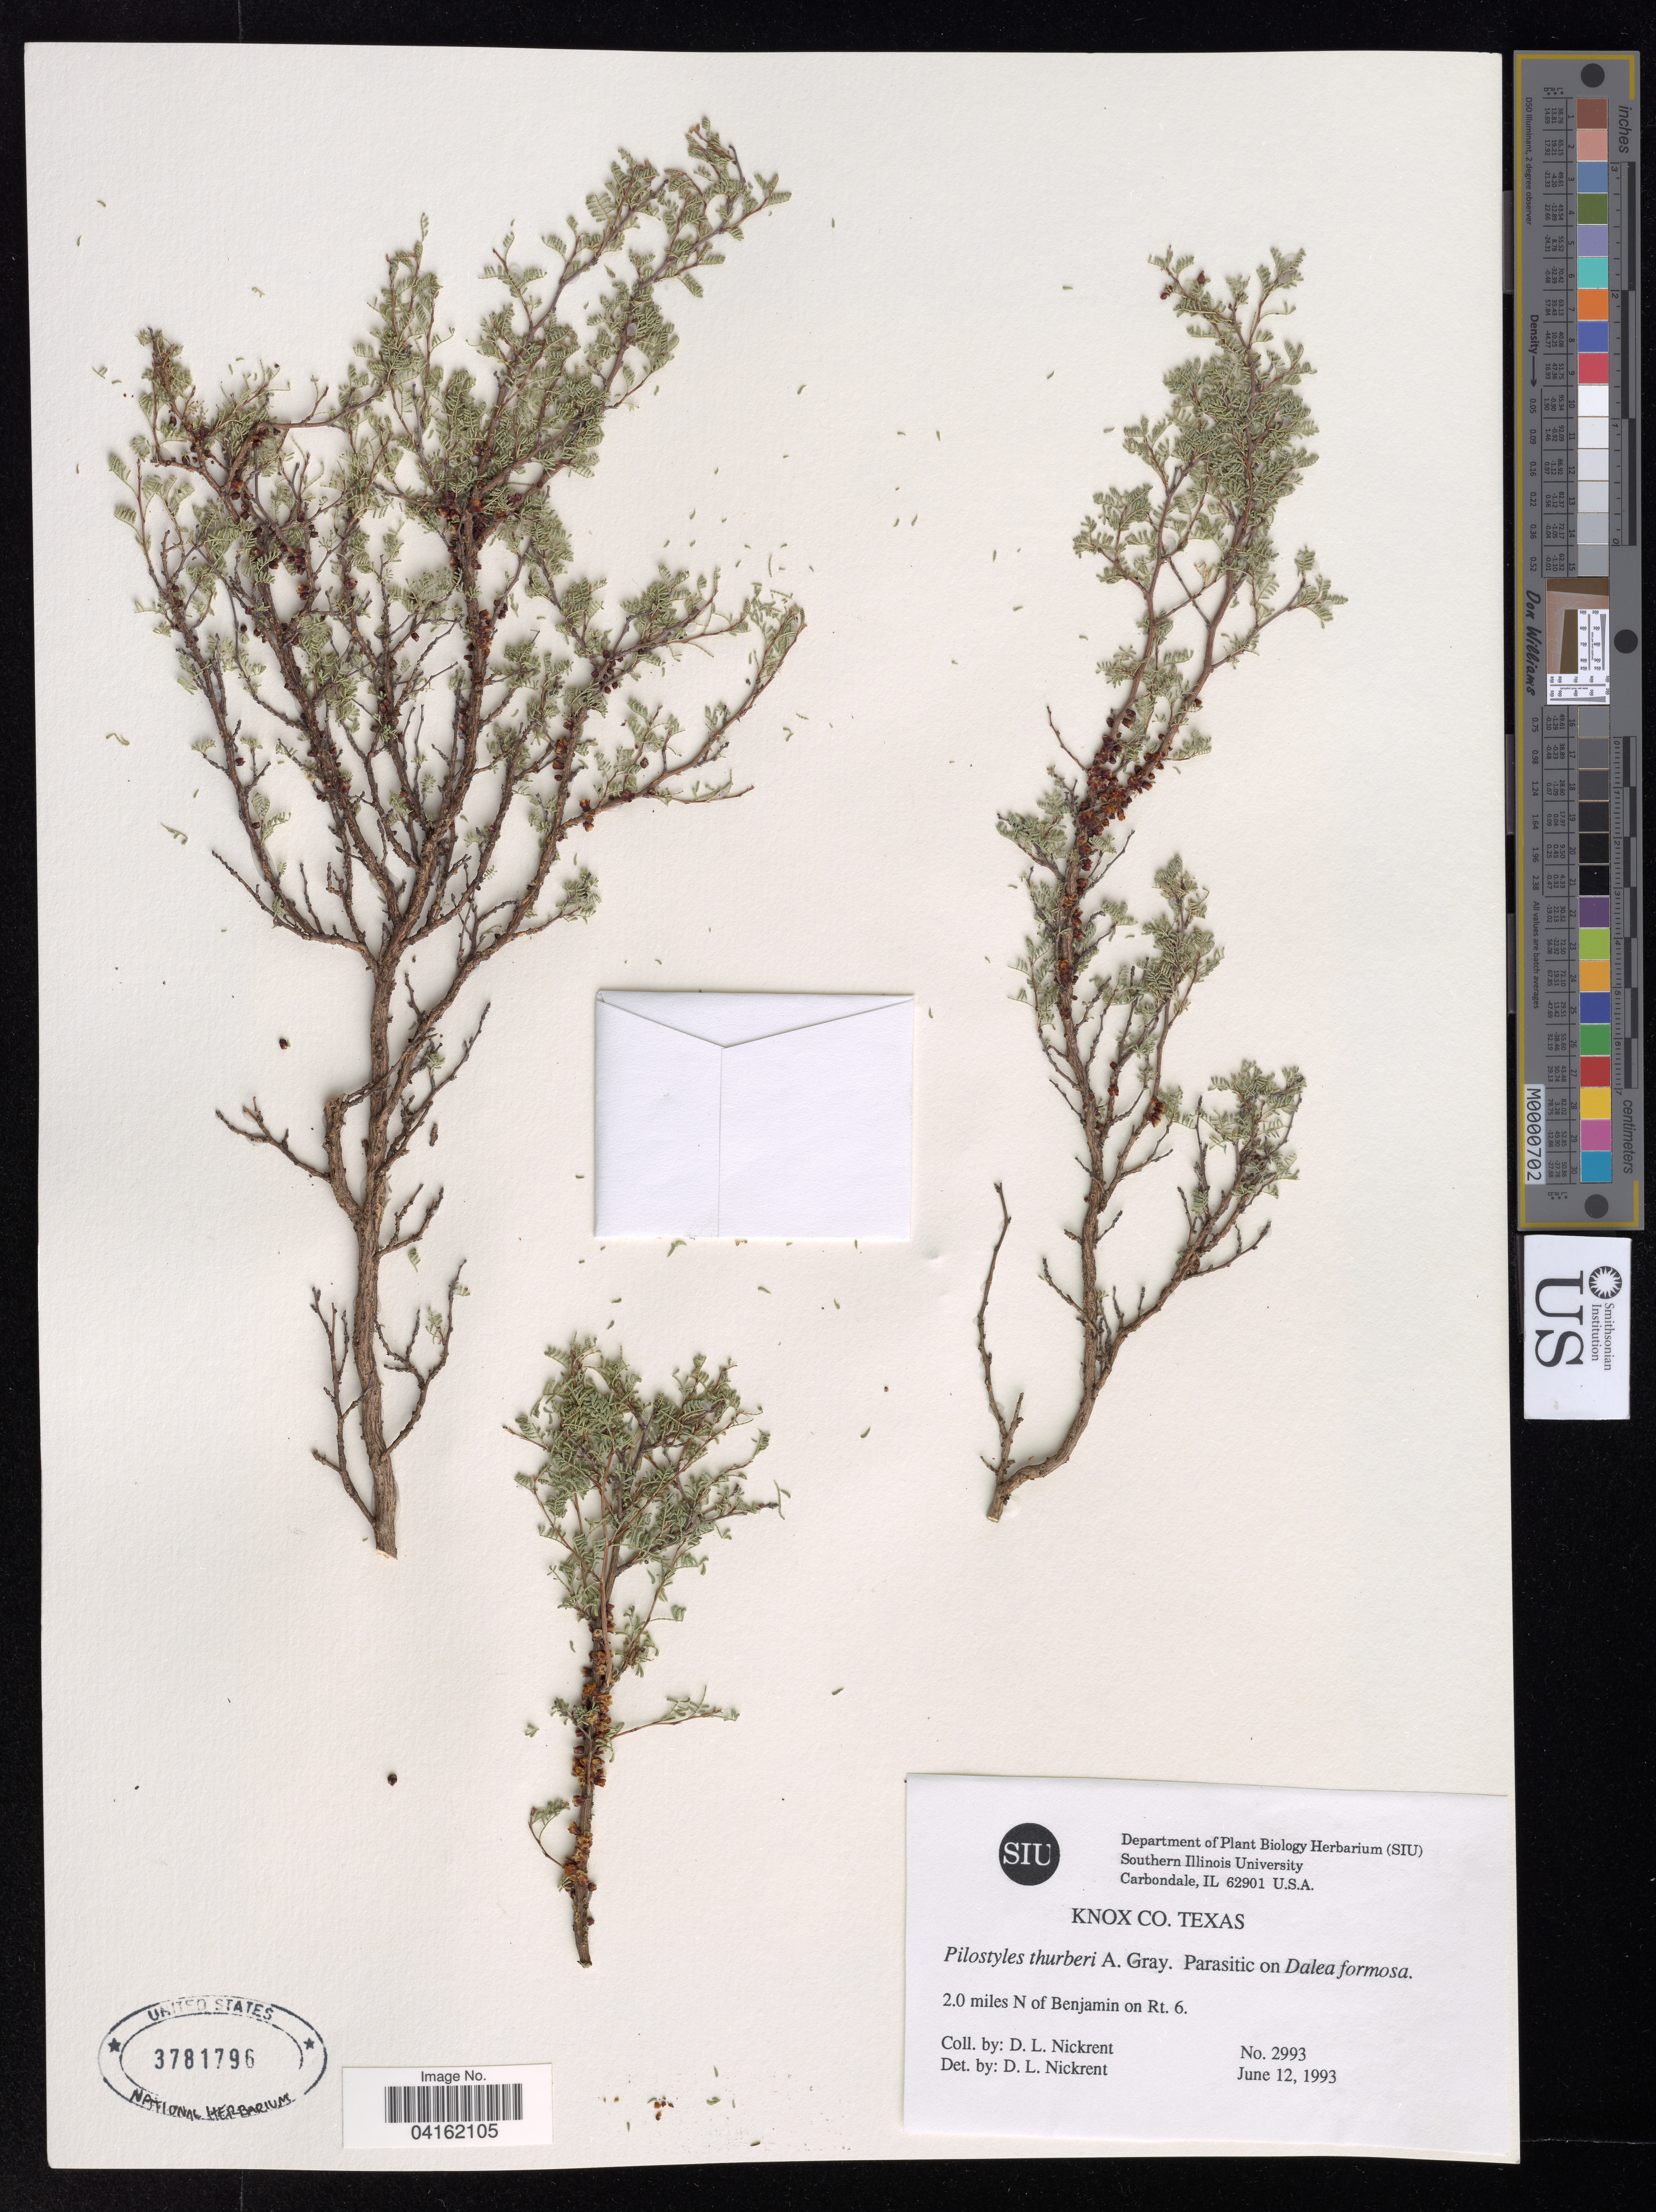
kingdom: Plantae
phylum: Tracheophyta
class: Magnoliopsida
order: Cucurbitales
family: Apodanthaceae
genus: Pilostyles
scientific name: Pilostyles thurberi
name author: A. Gray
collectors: D. Nickrent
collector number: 2993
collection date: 1993-06-12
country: United States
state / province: Texas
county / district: Knox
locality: Knox Co. 2.0 miles N of Benjamin on Rt. 6.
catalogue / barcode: US 3781796